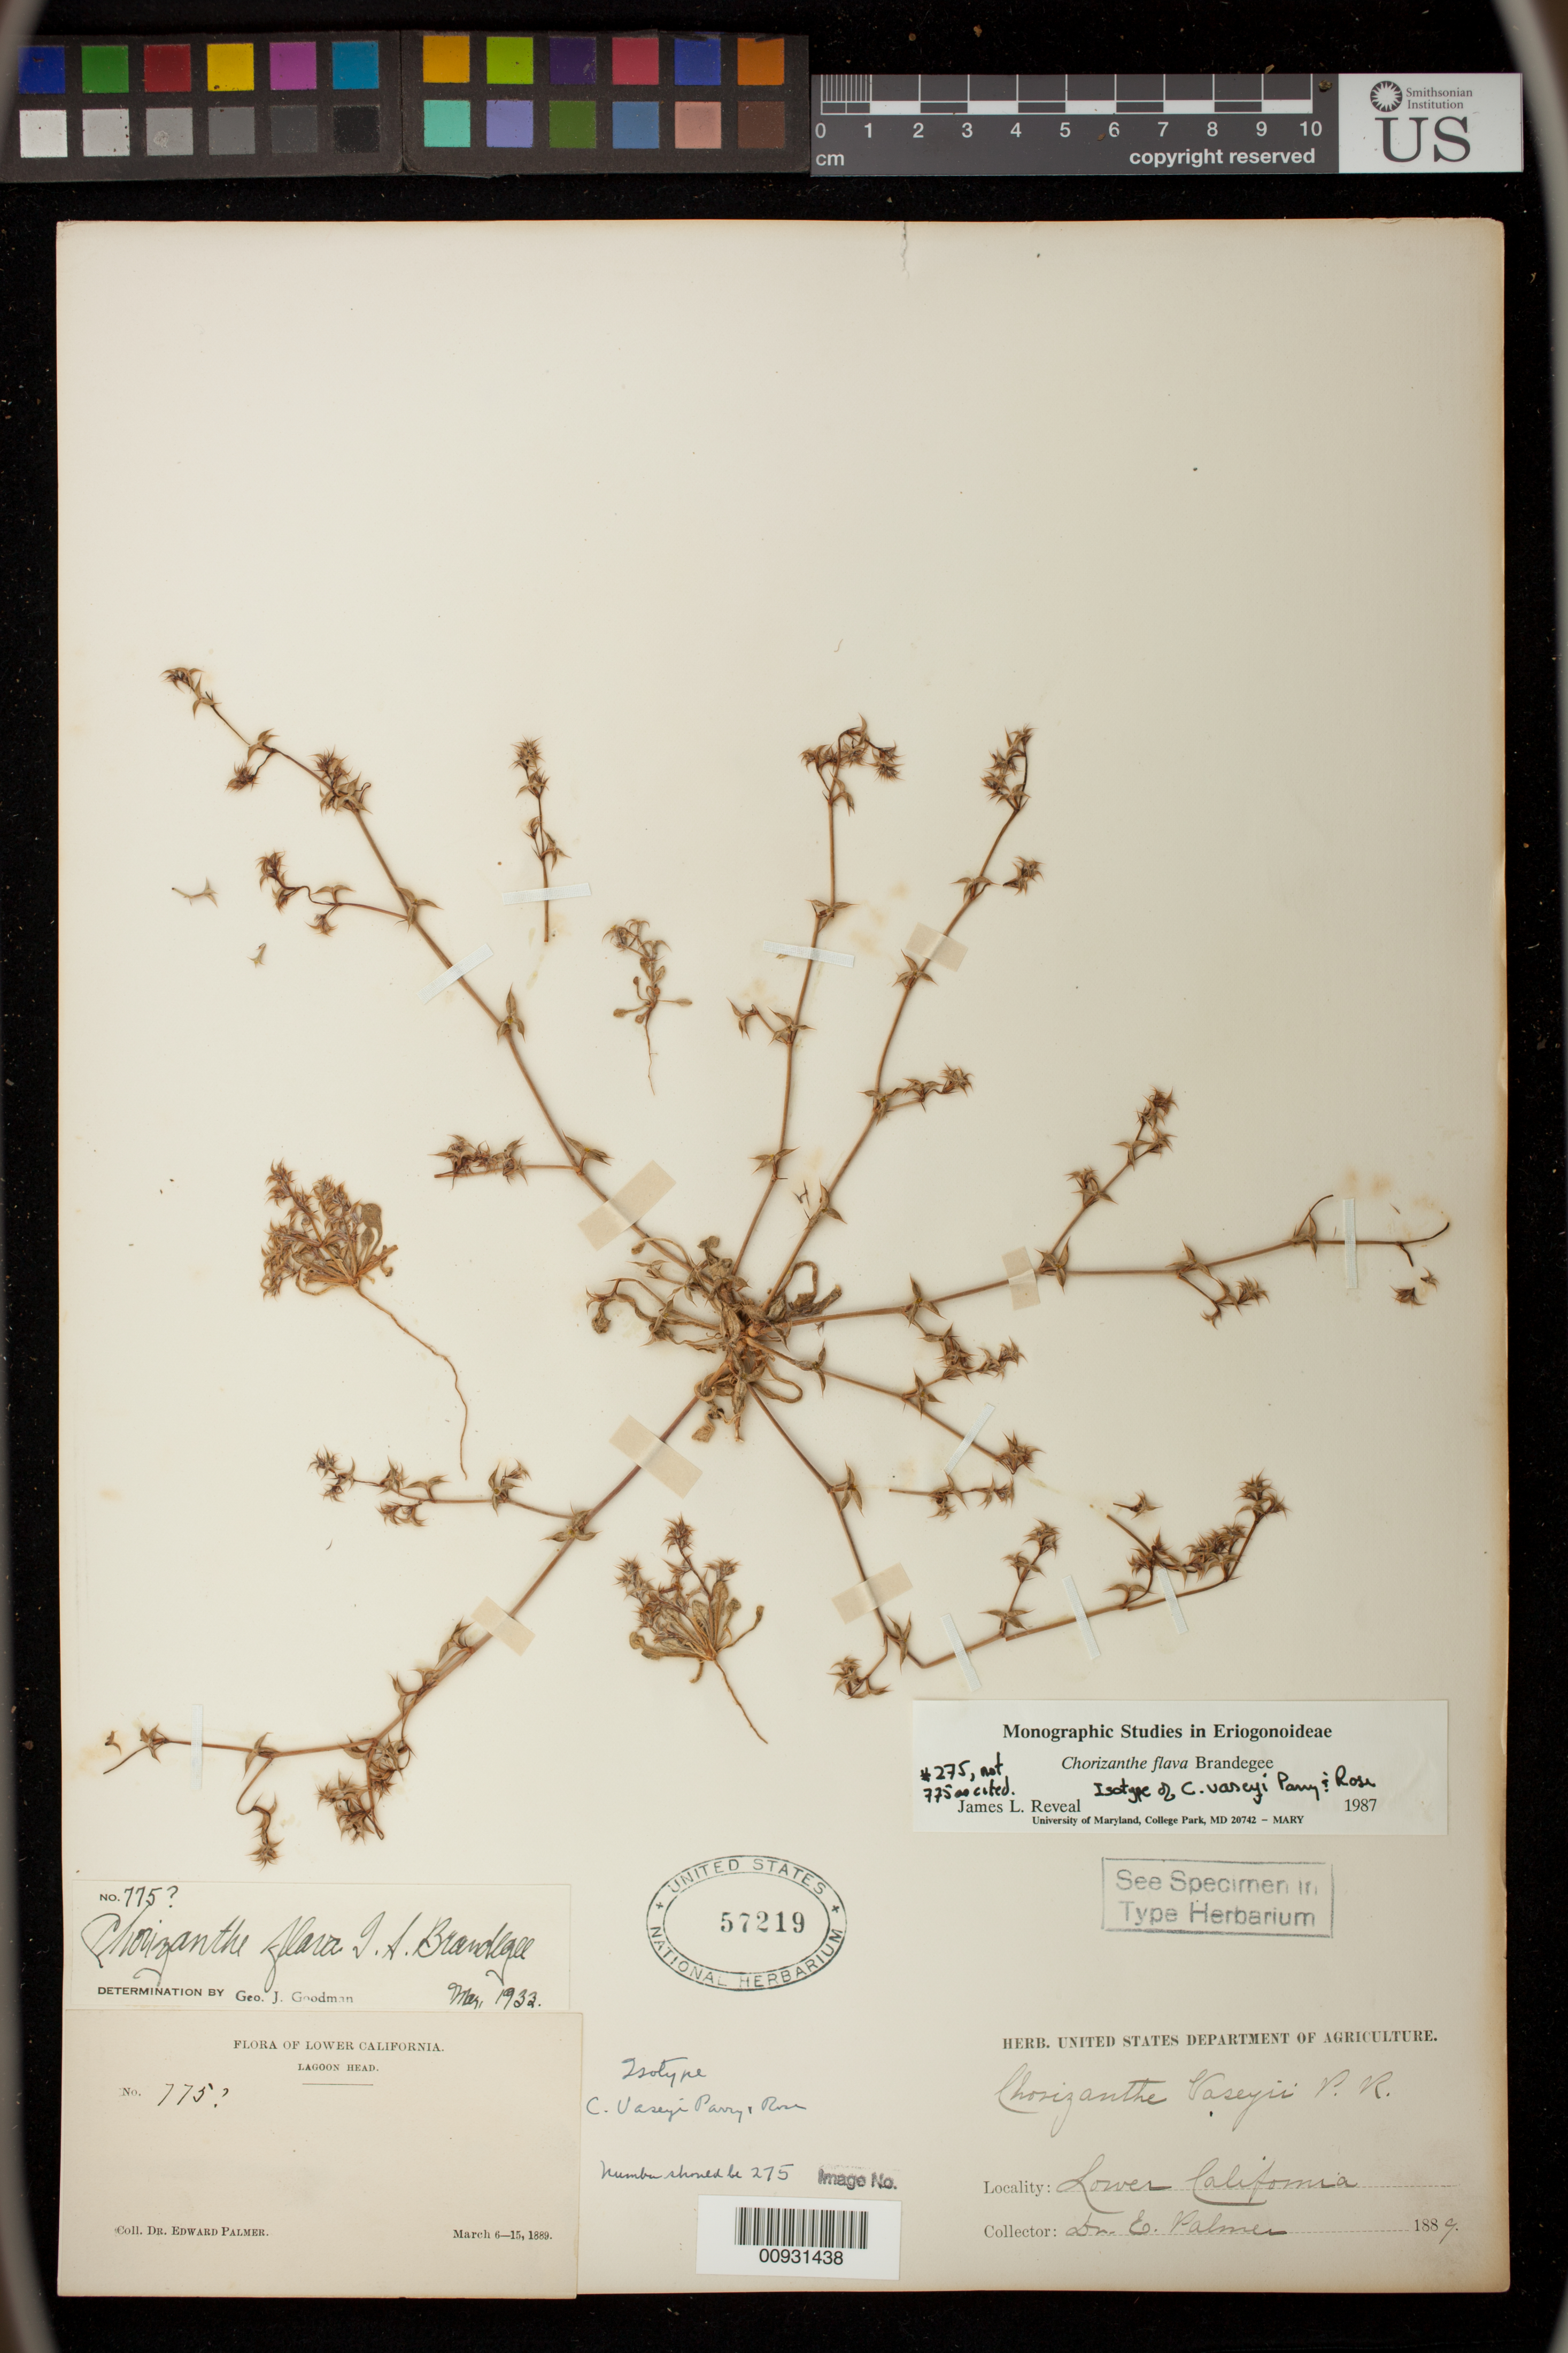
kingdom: Plantae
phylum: Tracheophyta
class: Magnoliopsida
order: Caryophyllales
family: Polygonaceae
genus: Chorizanthe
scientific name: Chorizanthe vaseyi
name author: Parry & Rose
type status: Isotype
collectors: E. Palmer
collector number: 775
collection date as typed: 06 Mar 1889 to 15 Mar 1889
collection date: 1889-03-06/1889-03-15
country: Mexico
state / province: Baja California Norte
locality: Lagoon Head.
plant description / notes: Annontation on sheet says coll. # should be 275 not 775.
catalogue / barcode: US 57219